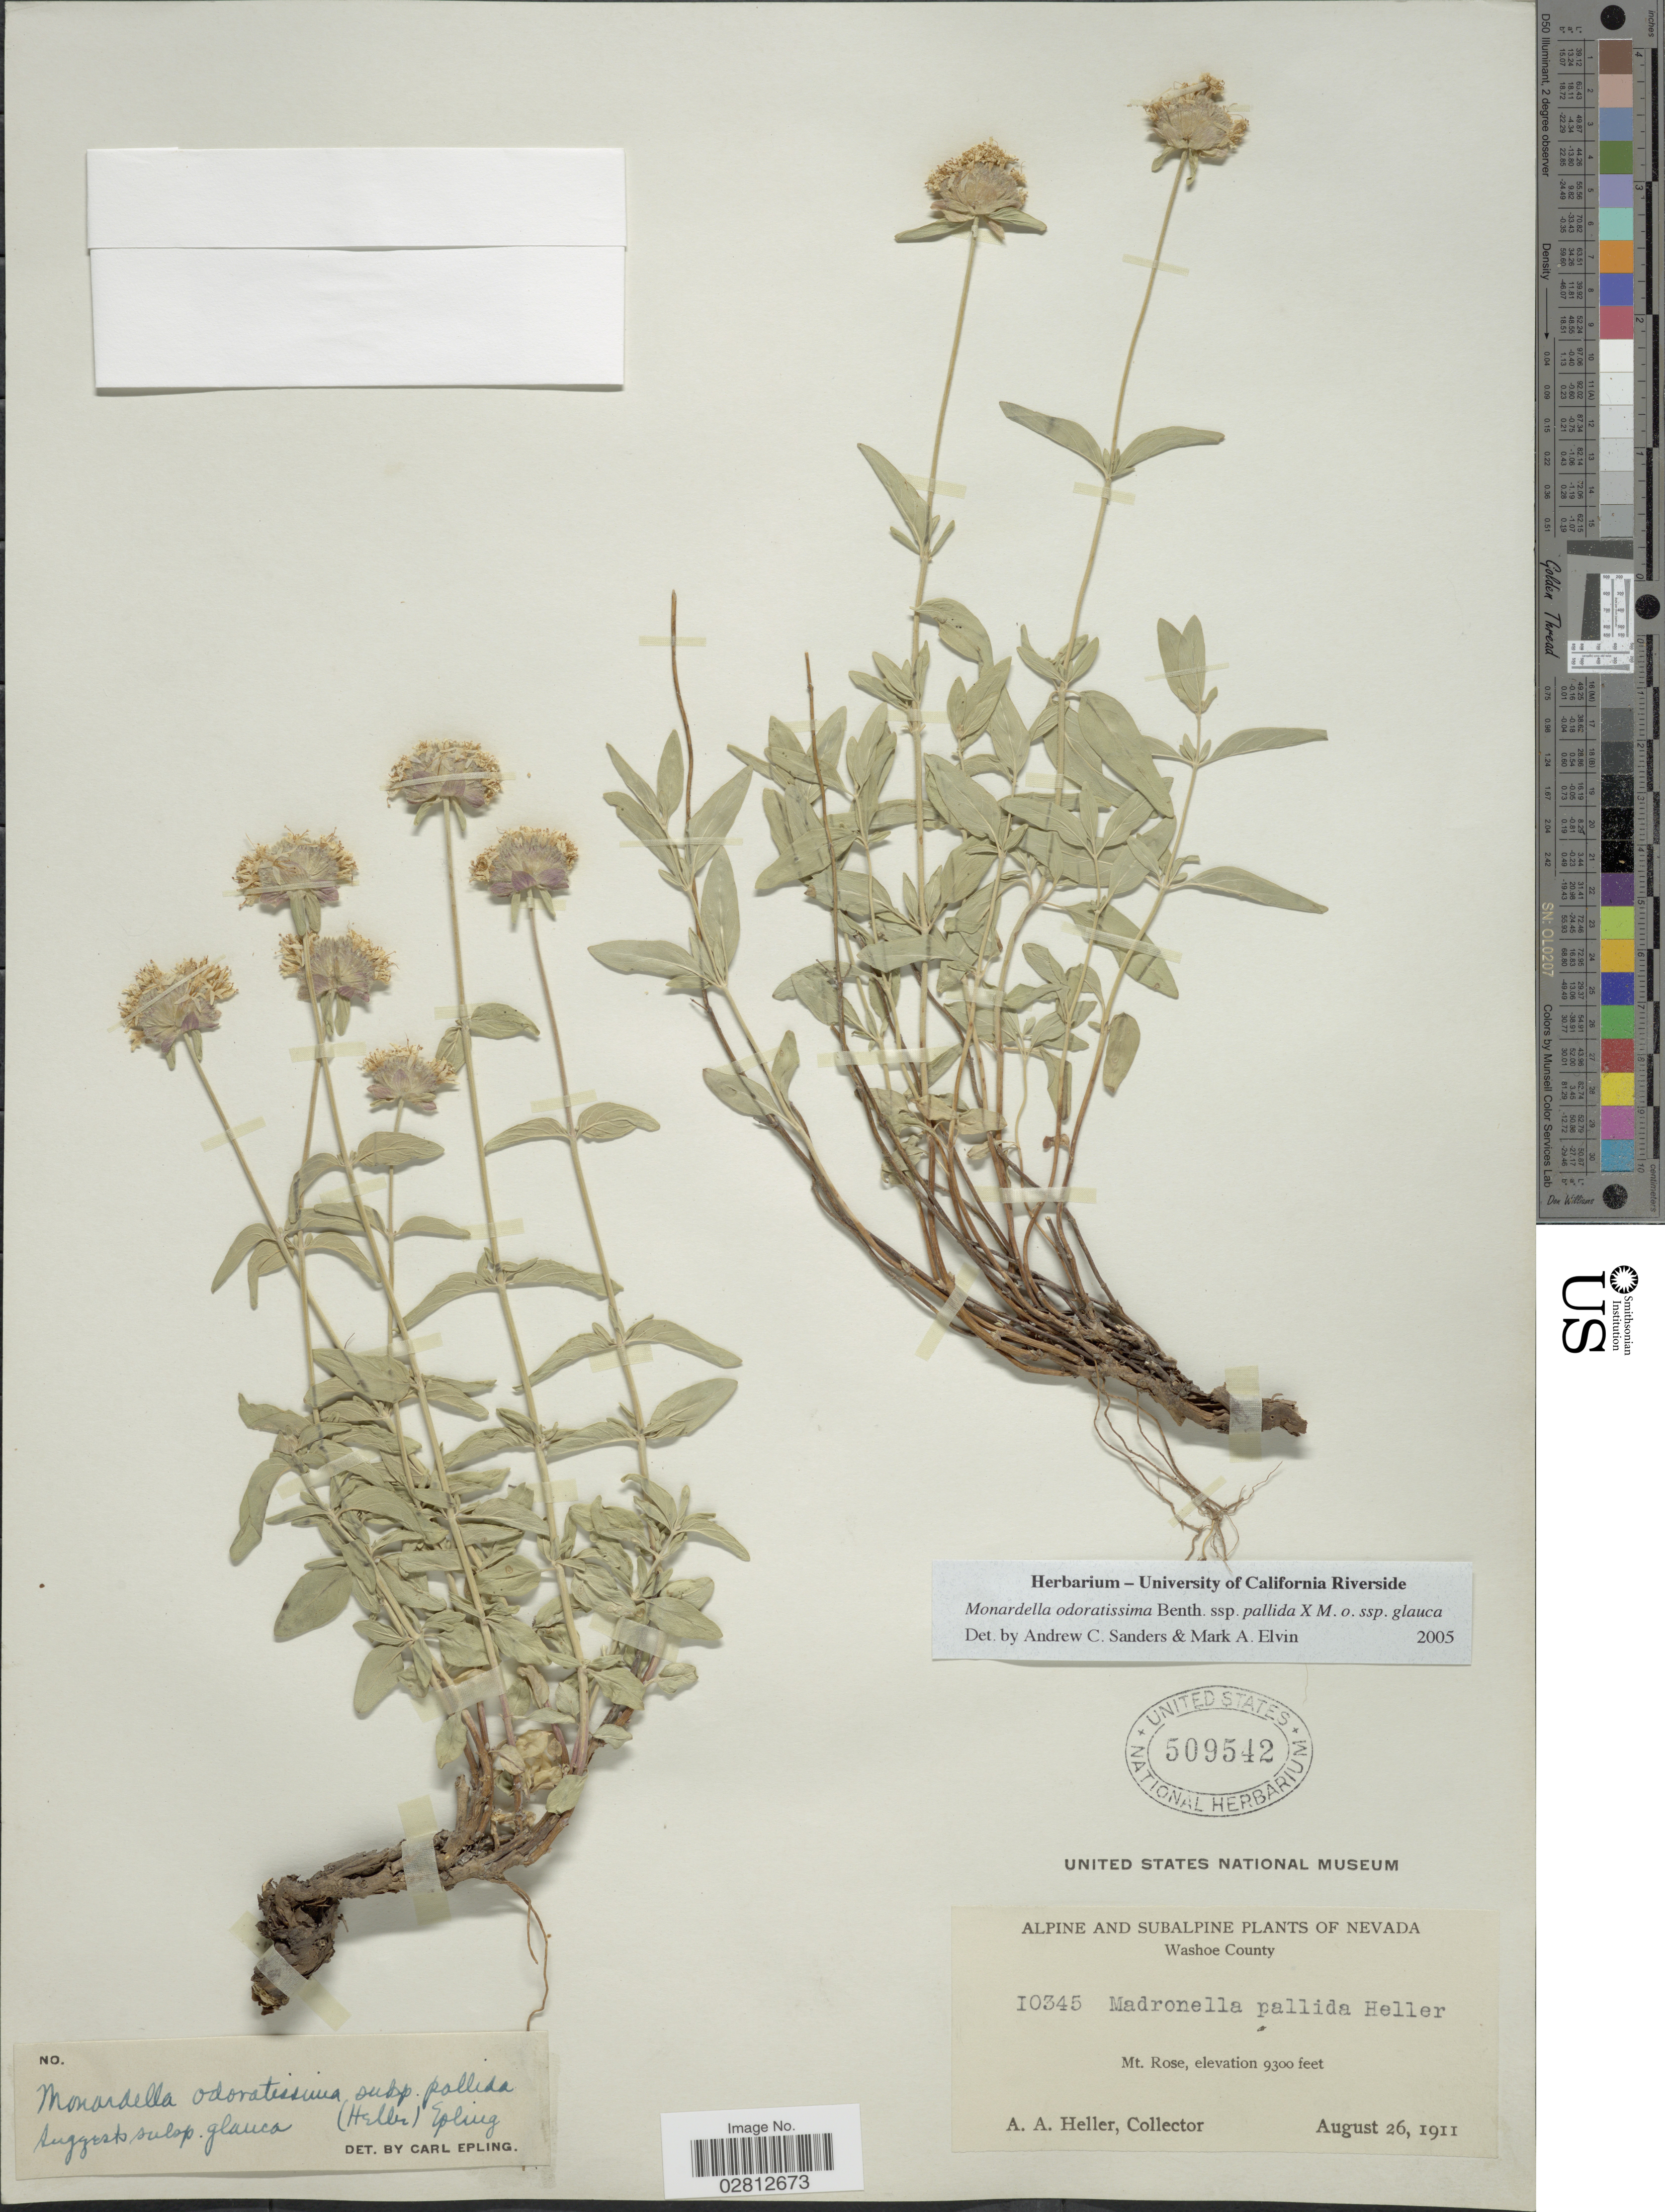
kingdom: Plantae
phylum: Tracheophyta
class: Magnoliopsida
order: Lamiales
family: Lamiaceae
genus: Monardella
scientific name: Monardella odoratissima subsp. pallida x M. odoratissima subsp. obispoensis (Hoover) Brunell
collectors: A. A. Heller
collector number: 10345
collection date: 1911-08-26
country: United States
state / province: Nevada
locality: Washoe County, Mt. Rose.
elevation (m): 2835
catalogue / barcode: US 509542